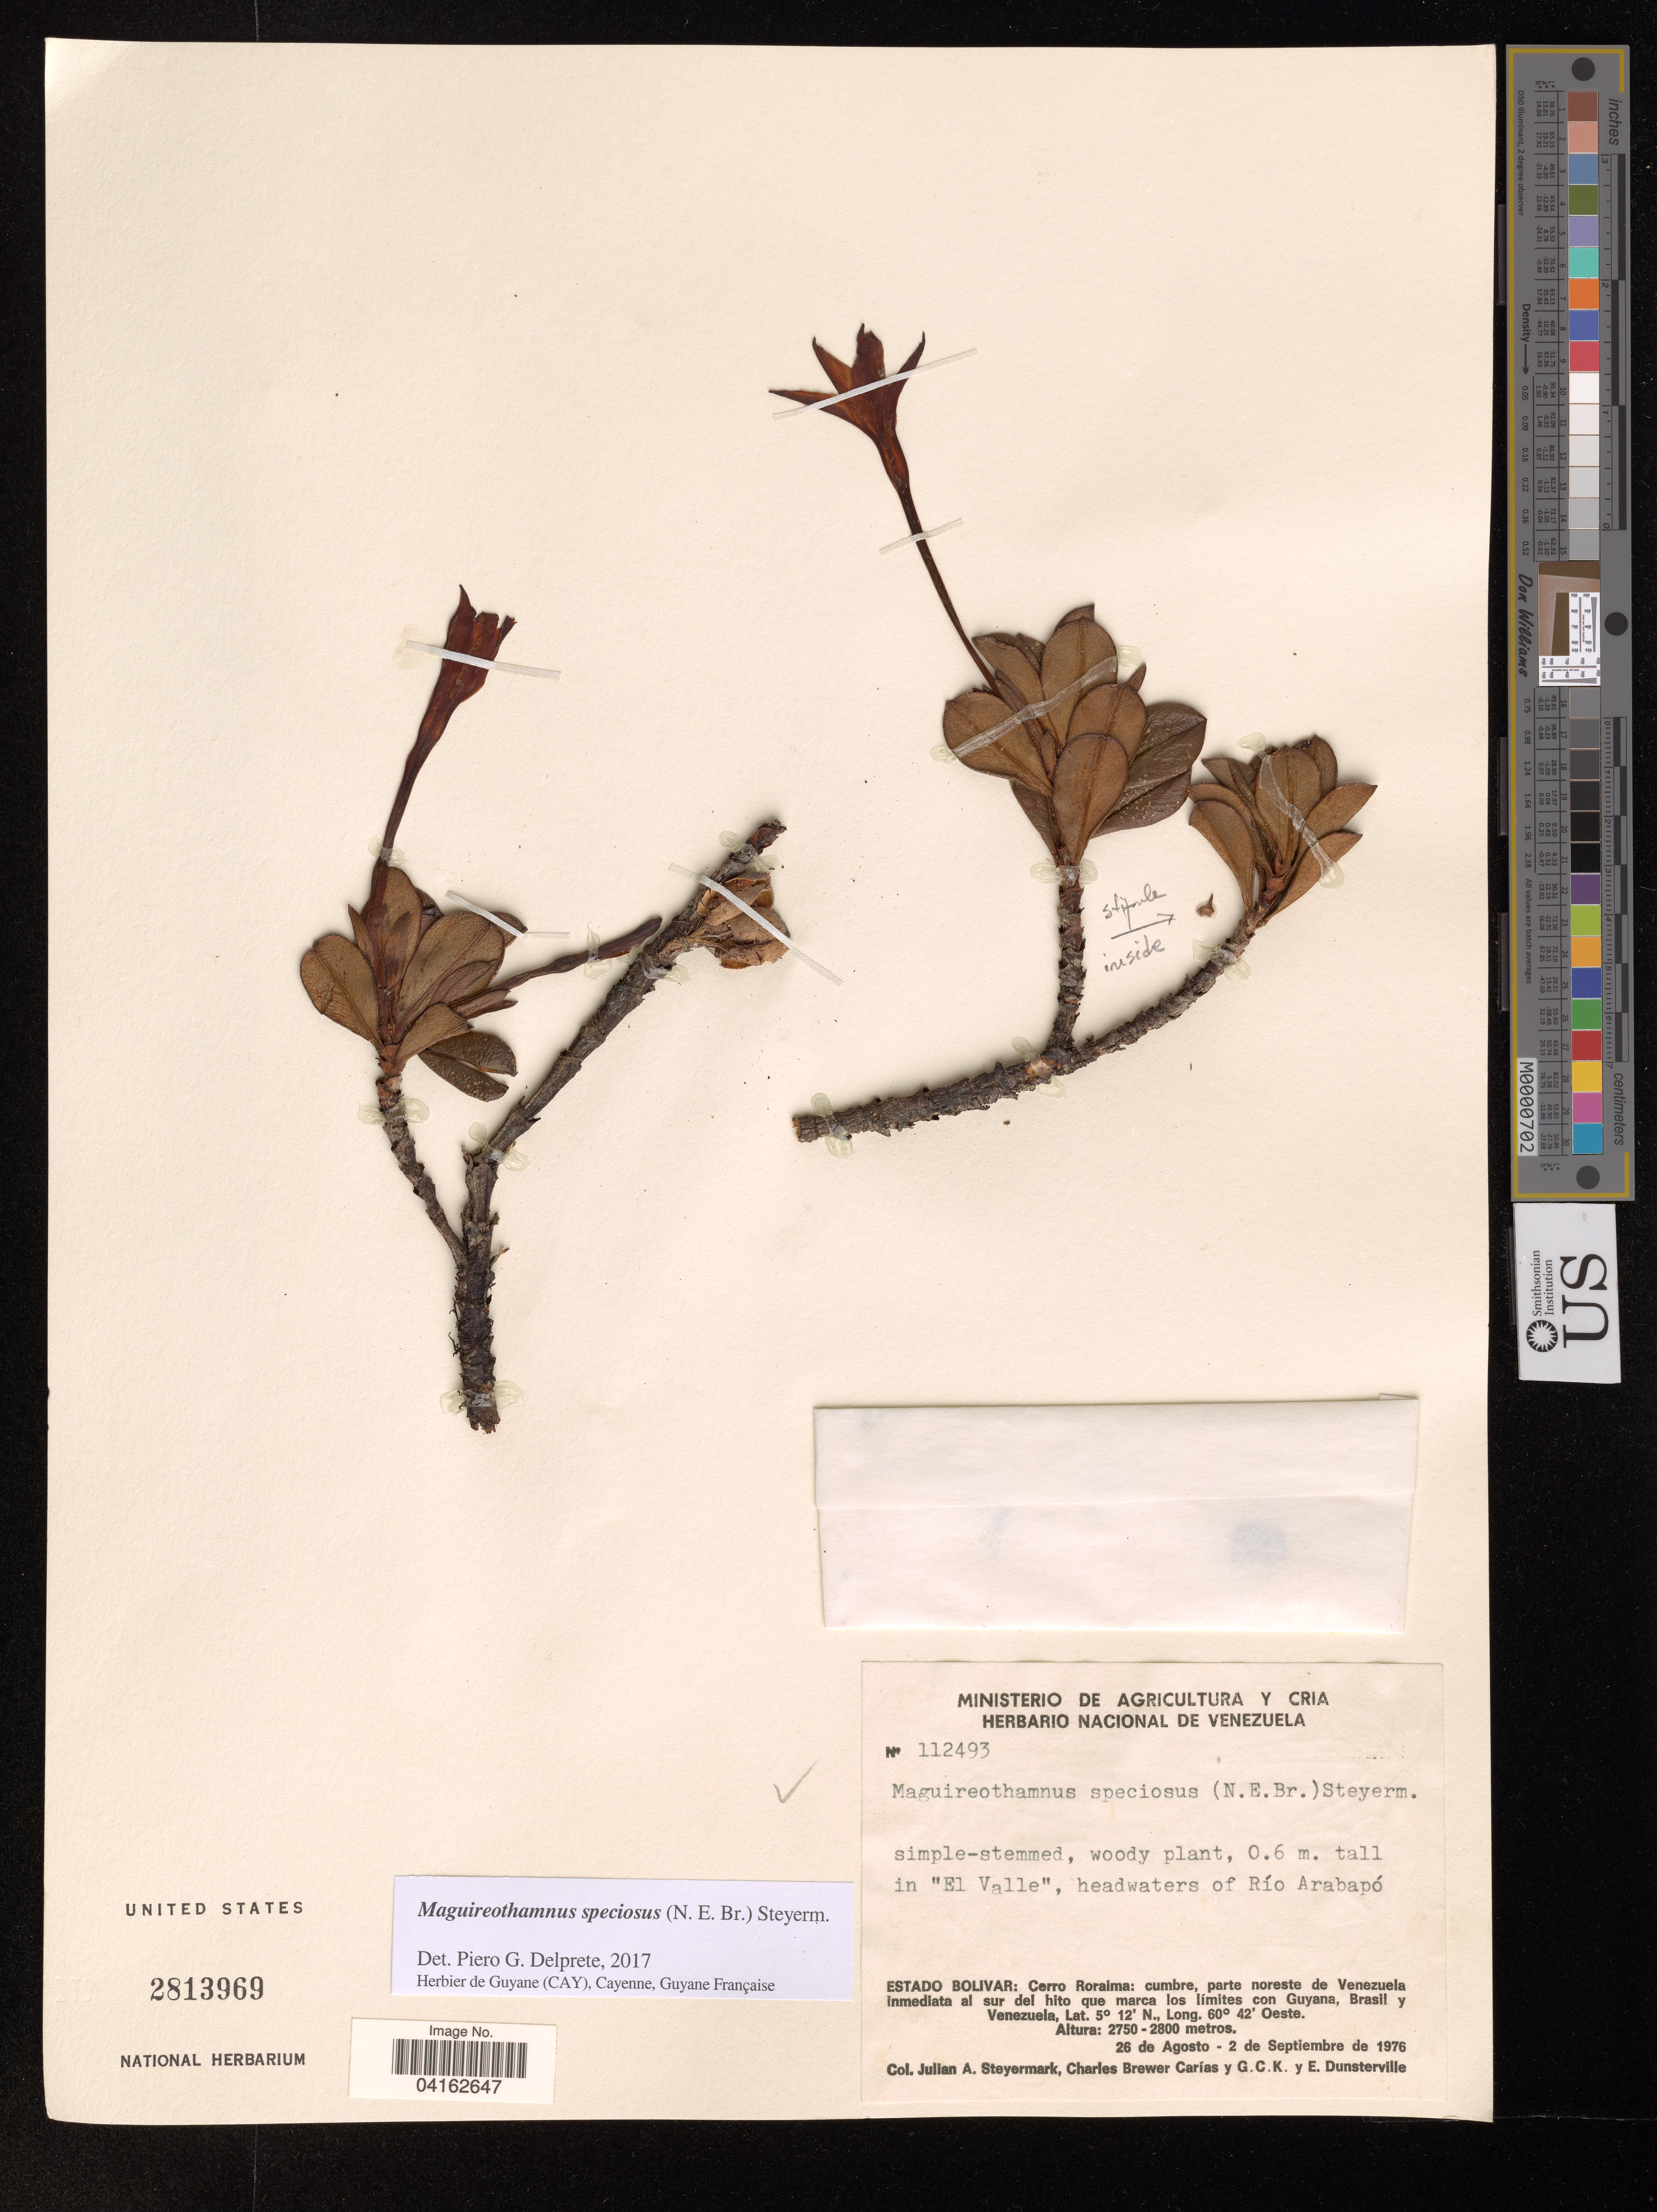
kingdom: Plantae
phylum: Tracheophyta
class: Magnoliopsida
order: Gentianales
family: Rubiaceae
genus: Maguireothamnus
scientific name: Maguireothamnus speciosus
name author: (N.E. Br.) Steyerm.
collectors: J. Steyermark, C. Brewer-Carias, G. C. K. Dunsterville & E. Dunsterville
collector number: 114293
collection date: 1976-08-26/1976-09-02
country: Venezuela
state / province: Bolivar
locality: In "El Valle", headwaters of Río Arabapó. Cerro Roraima: cumbre, parte noreste de Venezuela inmediata al sur del hito que marca los límites con Guyana, Brasil y Venezuela.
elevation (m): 2750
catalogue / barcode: US 2813969